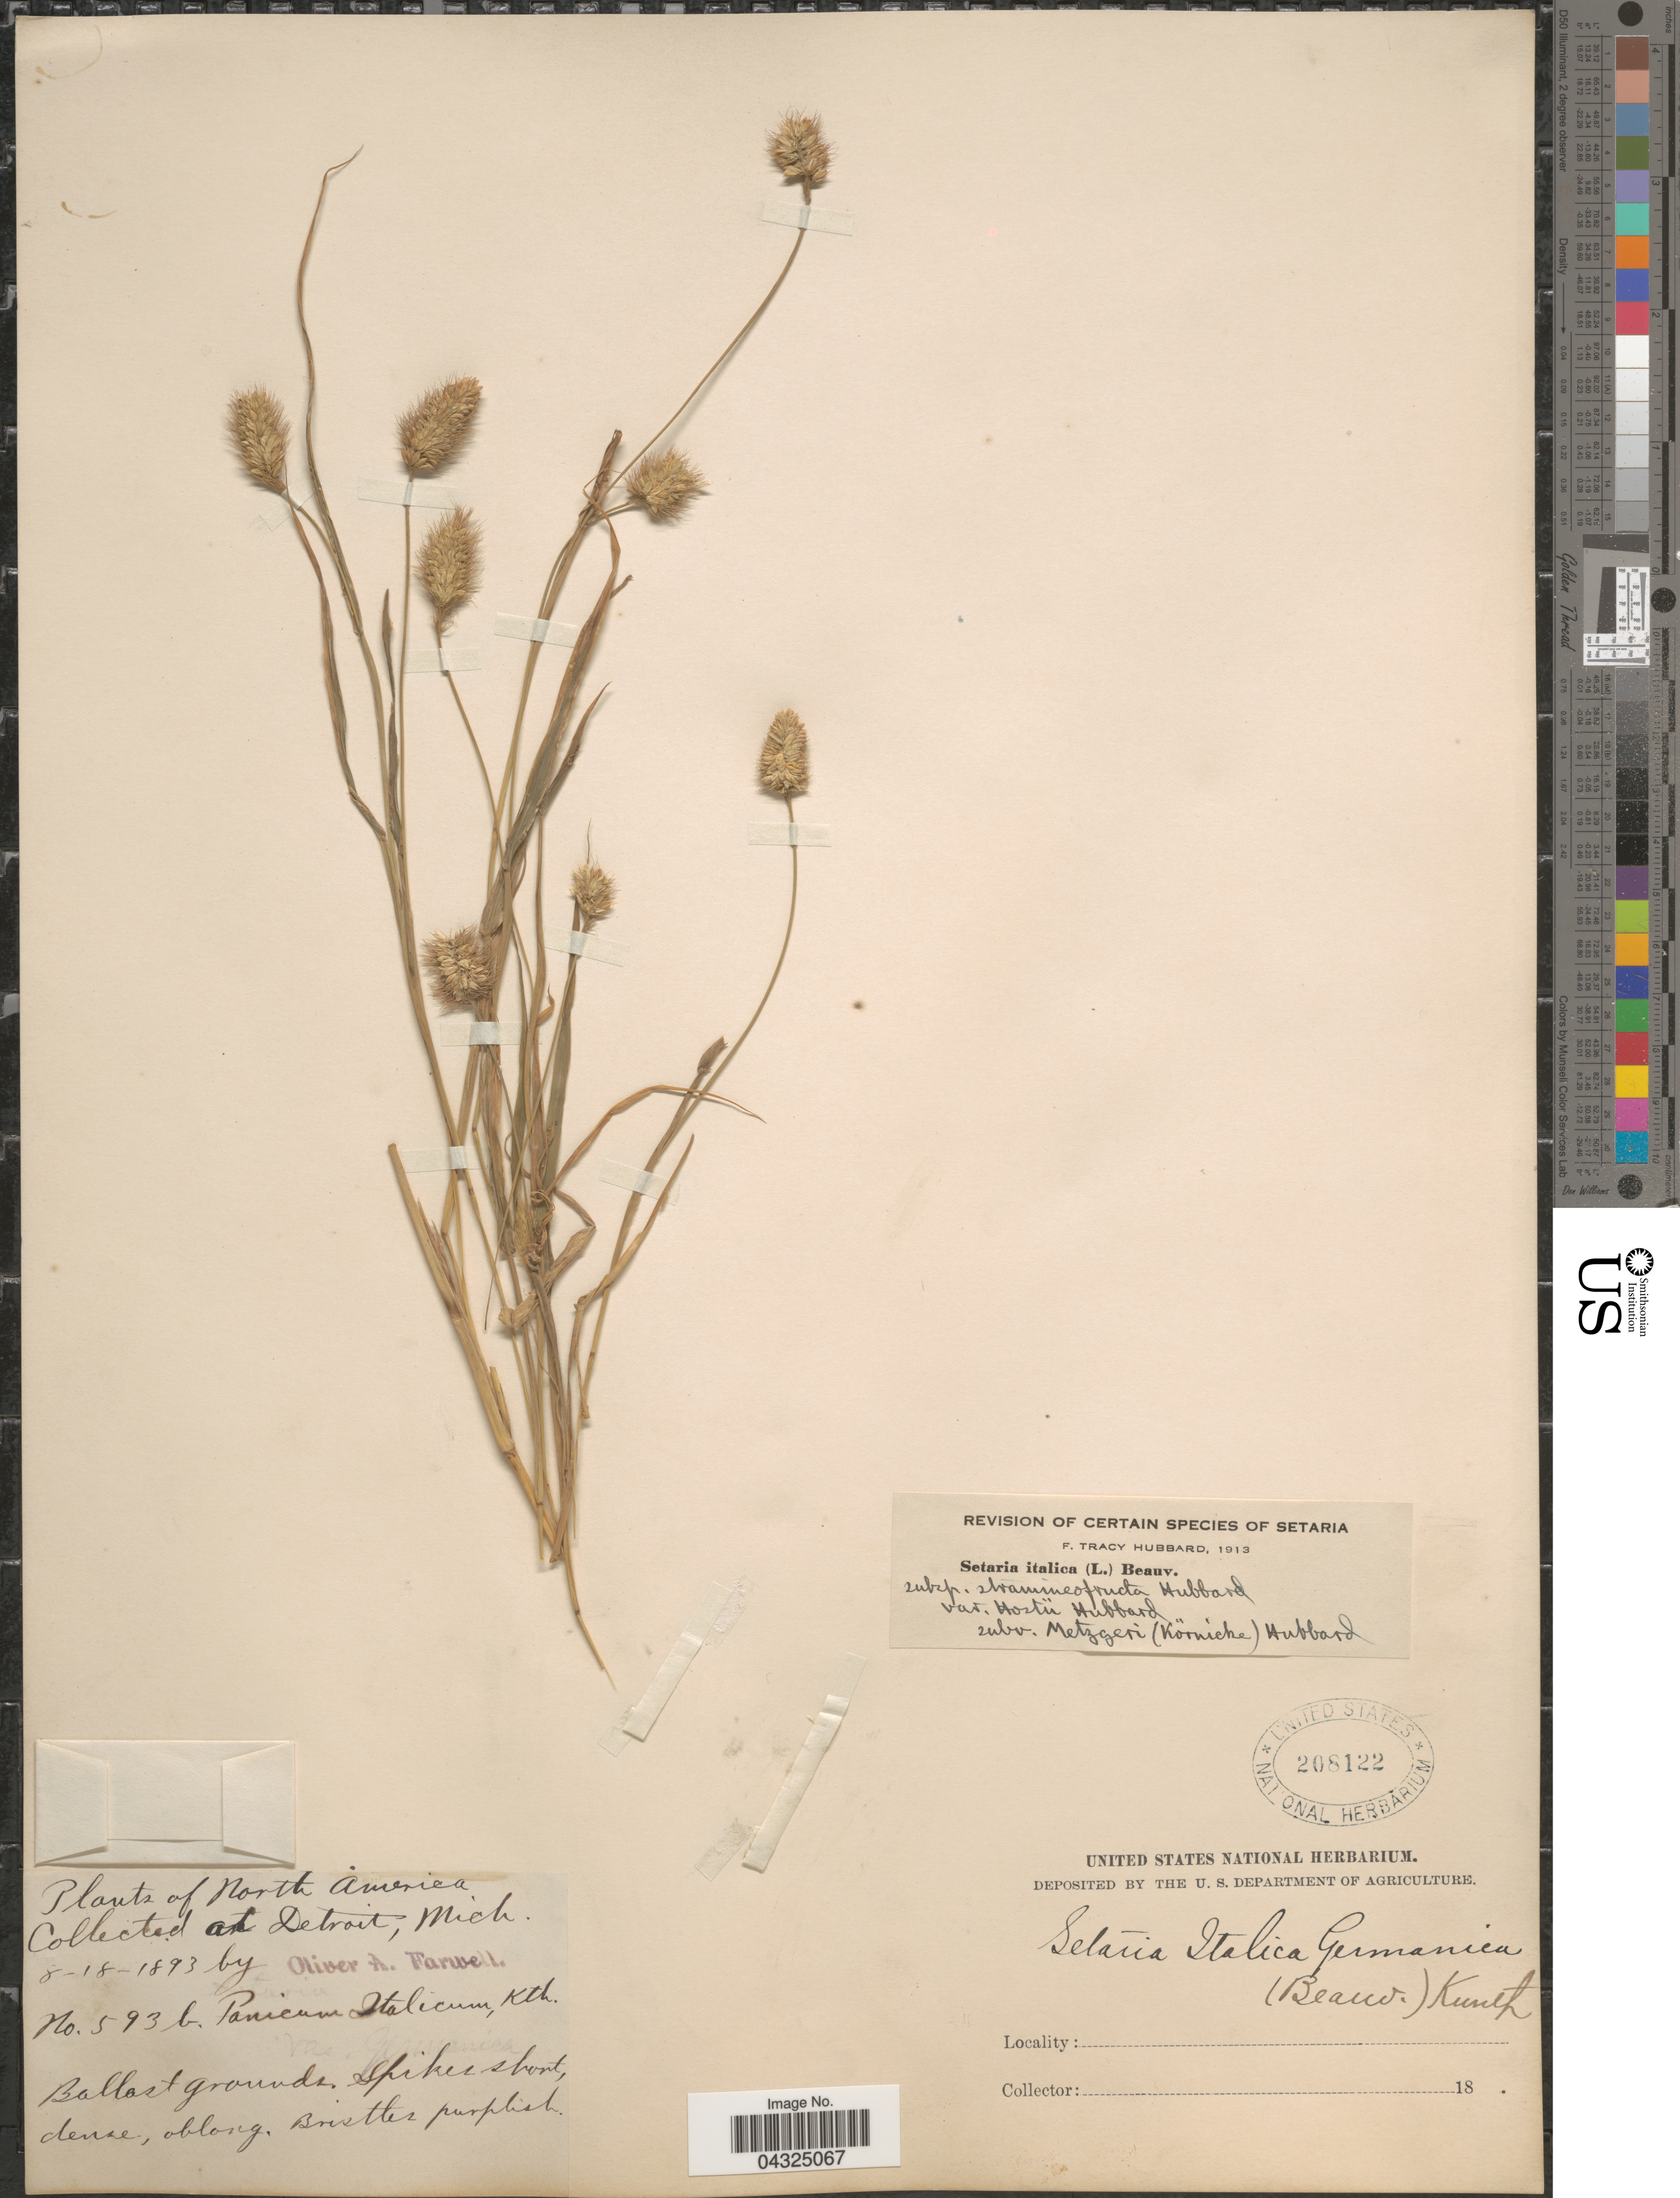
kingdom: Plantae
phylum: Tracheophyta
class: Liliopsida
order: Poales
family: Poaceae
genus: Setaria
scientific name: Setaria italica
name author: (L.) P. Beauv.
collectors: O. Farwell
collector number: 593b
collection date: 1893-08-18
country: United States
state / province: Michigan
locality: Detroit. Ballast grounds.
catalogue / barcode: US 208122